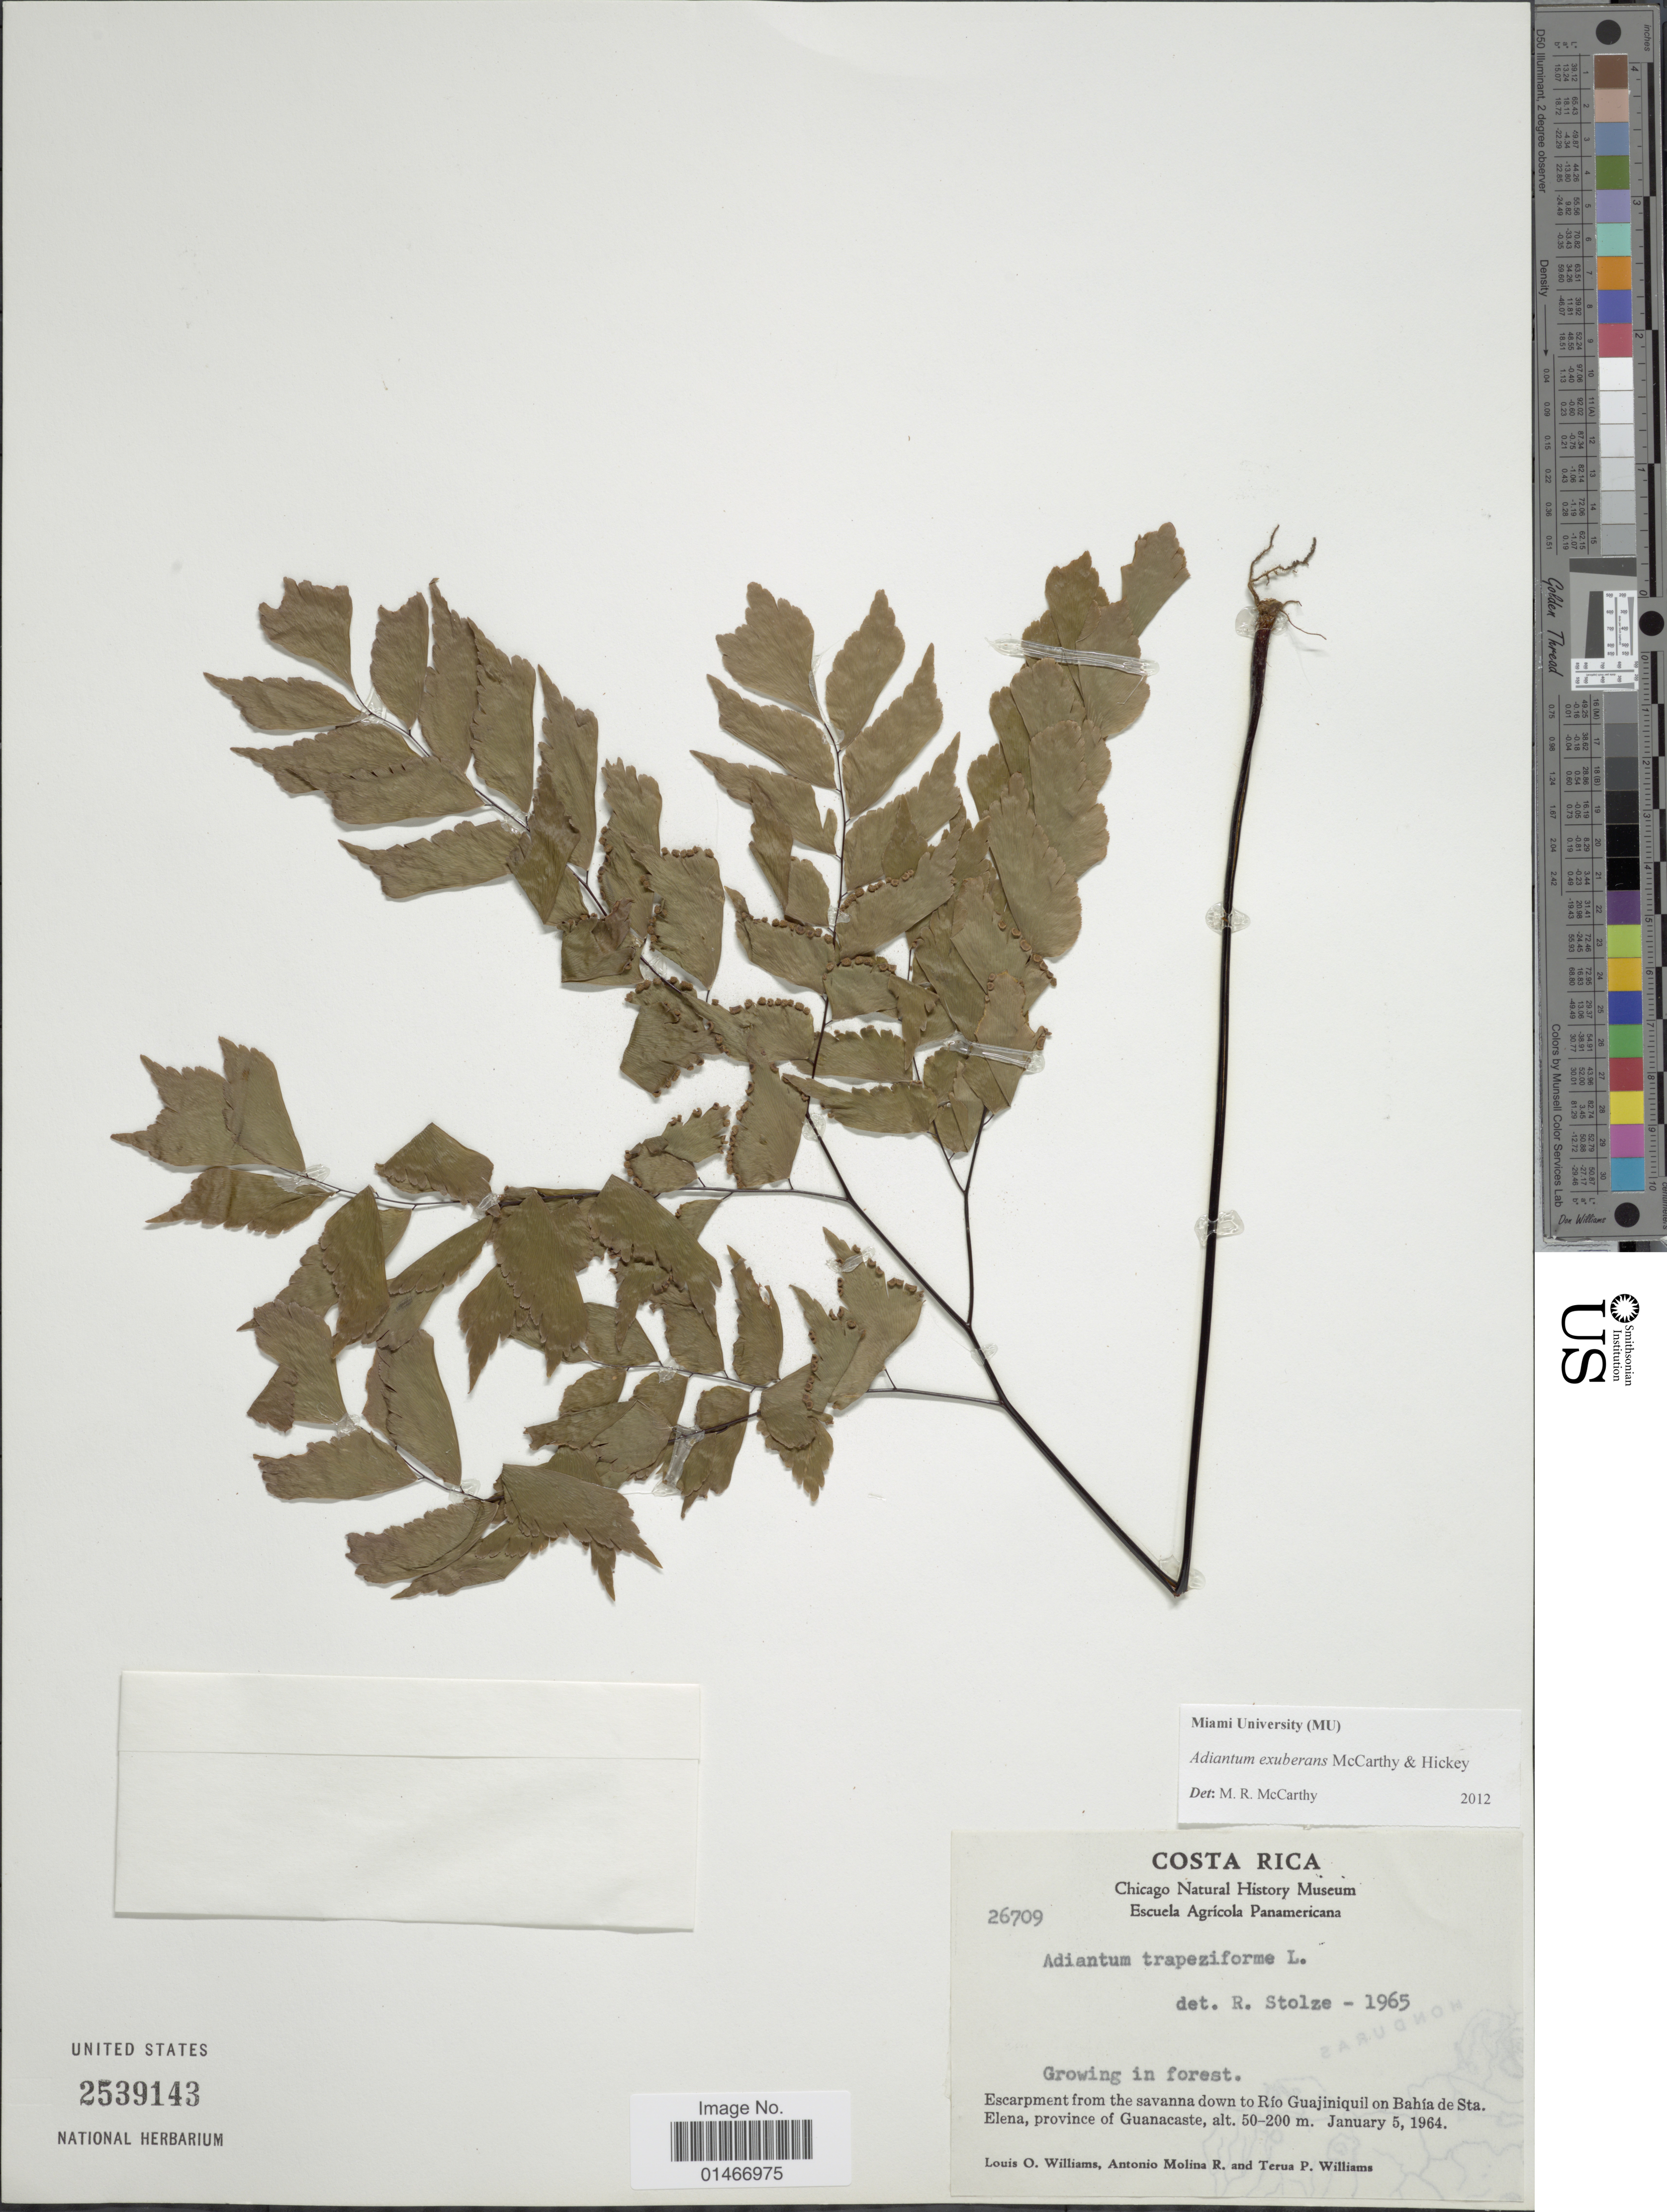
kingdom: Plantae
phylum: Tracheophyta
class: Polypodiopsida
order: Polypodiales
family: Pteridaceae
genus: Adiantum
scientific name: Adiantum exuberans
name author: M.R. McCarthy & Hickey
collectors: L. O. Williams, A. Molina R. & T. P. Williams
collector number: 26709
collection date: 1964-01-05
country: Costa Rica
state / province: Guanacaste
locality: Escarpment from the savanna down to Rio Guajiniquil on Bahia de Sta. Elena, province of Guanacaste.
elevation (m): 50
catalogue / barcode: US 2539143